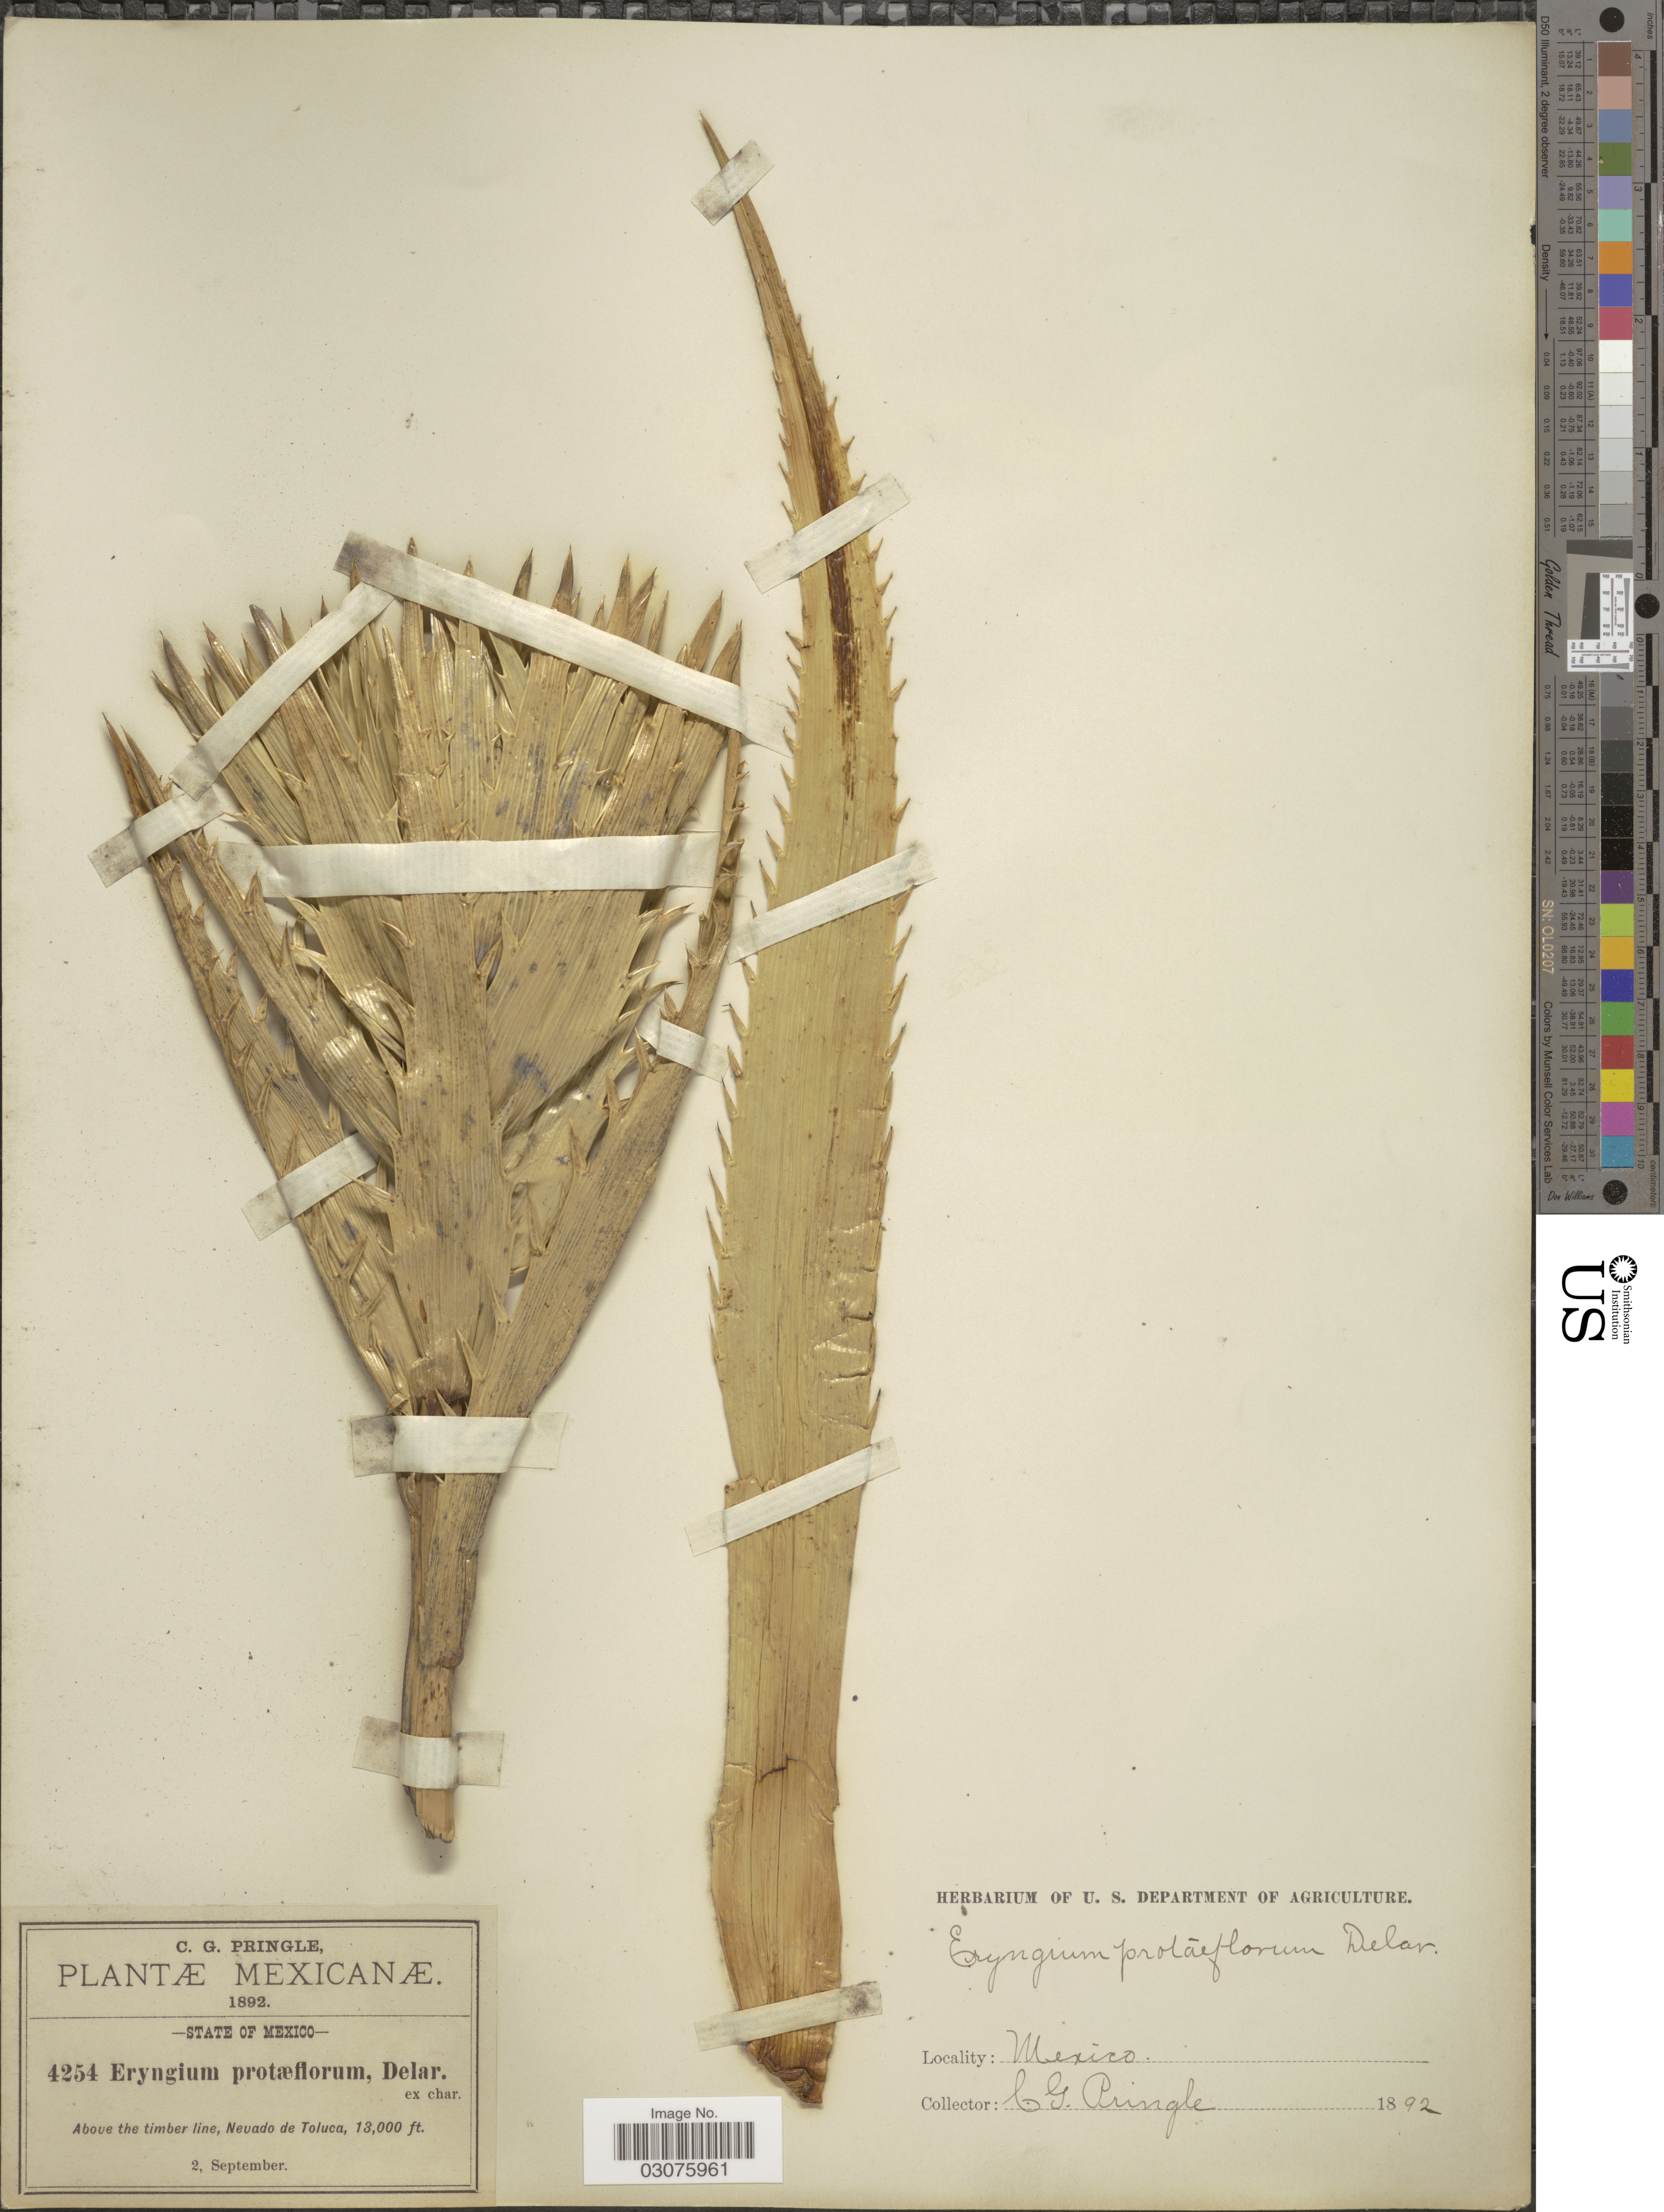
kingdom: Plantae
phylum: Tracheophyta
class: Magnoliopsida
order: Apiales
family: Apiaceae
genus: Eryngium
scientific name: Eryngium proteiflorum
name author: F. Delaroche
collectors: C. G. Pringle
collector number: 4254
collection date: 1892-09-02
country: Mexico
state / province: México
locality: State of Mexico. Above the timber line, Nevado de Toluca.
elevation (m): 3962